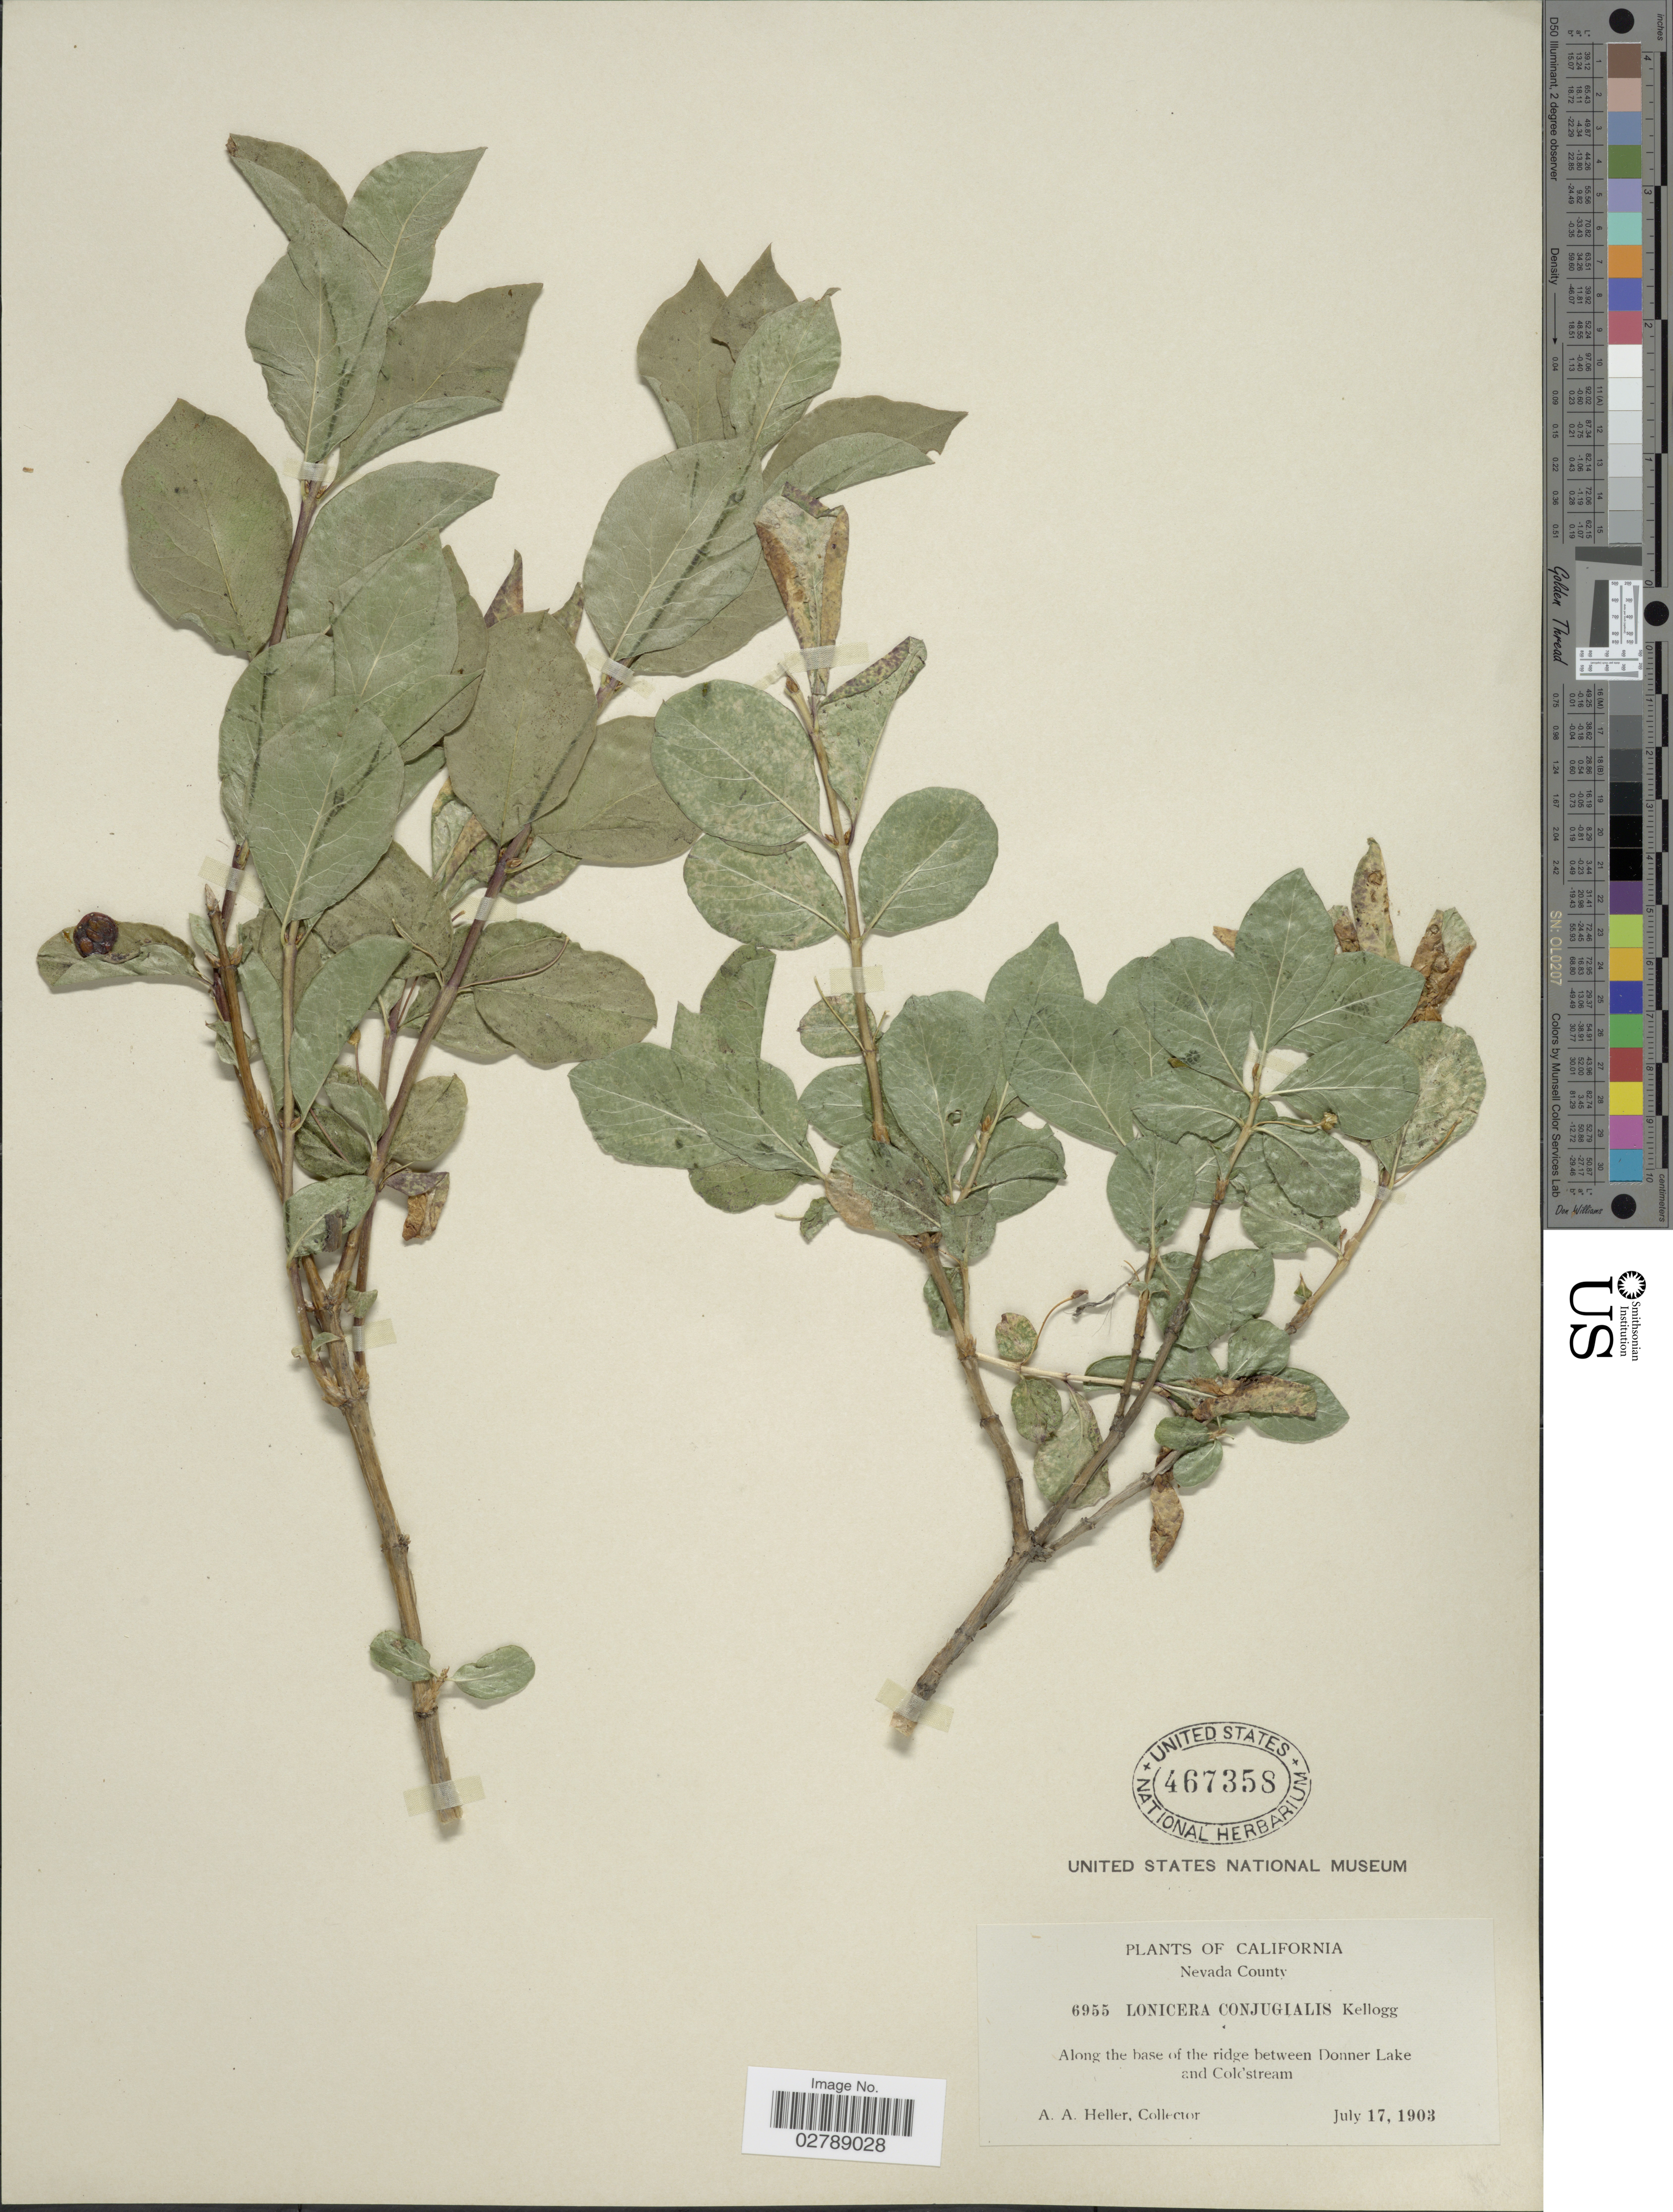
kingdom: Plantae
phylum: Tracheophyta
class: Magnoliopsida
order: Dipsacales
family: Caprifoliaceae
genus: Lonicera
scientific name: Lonicera conjugialis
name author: Kellogg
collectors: A. A. Heller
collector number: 6955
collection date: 1903-07-17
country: United States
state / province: California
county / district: Nevada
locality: Nevada County. Along the base of the ridge between Donner Lake and Coldstream.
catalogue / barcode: US 467358